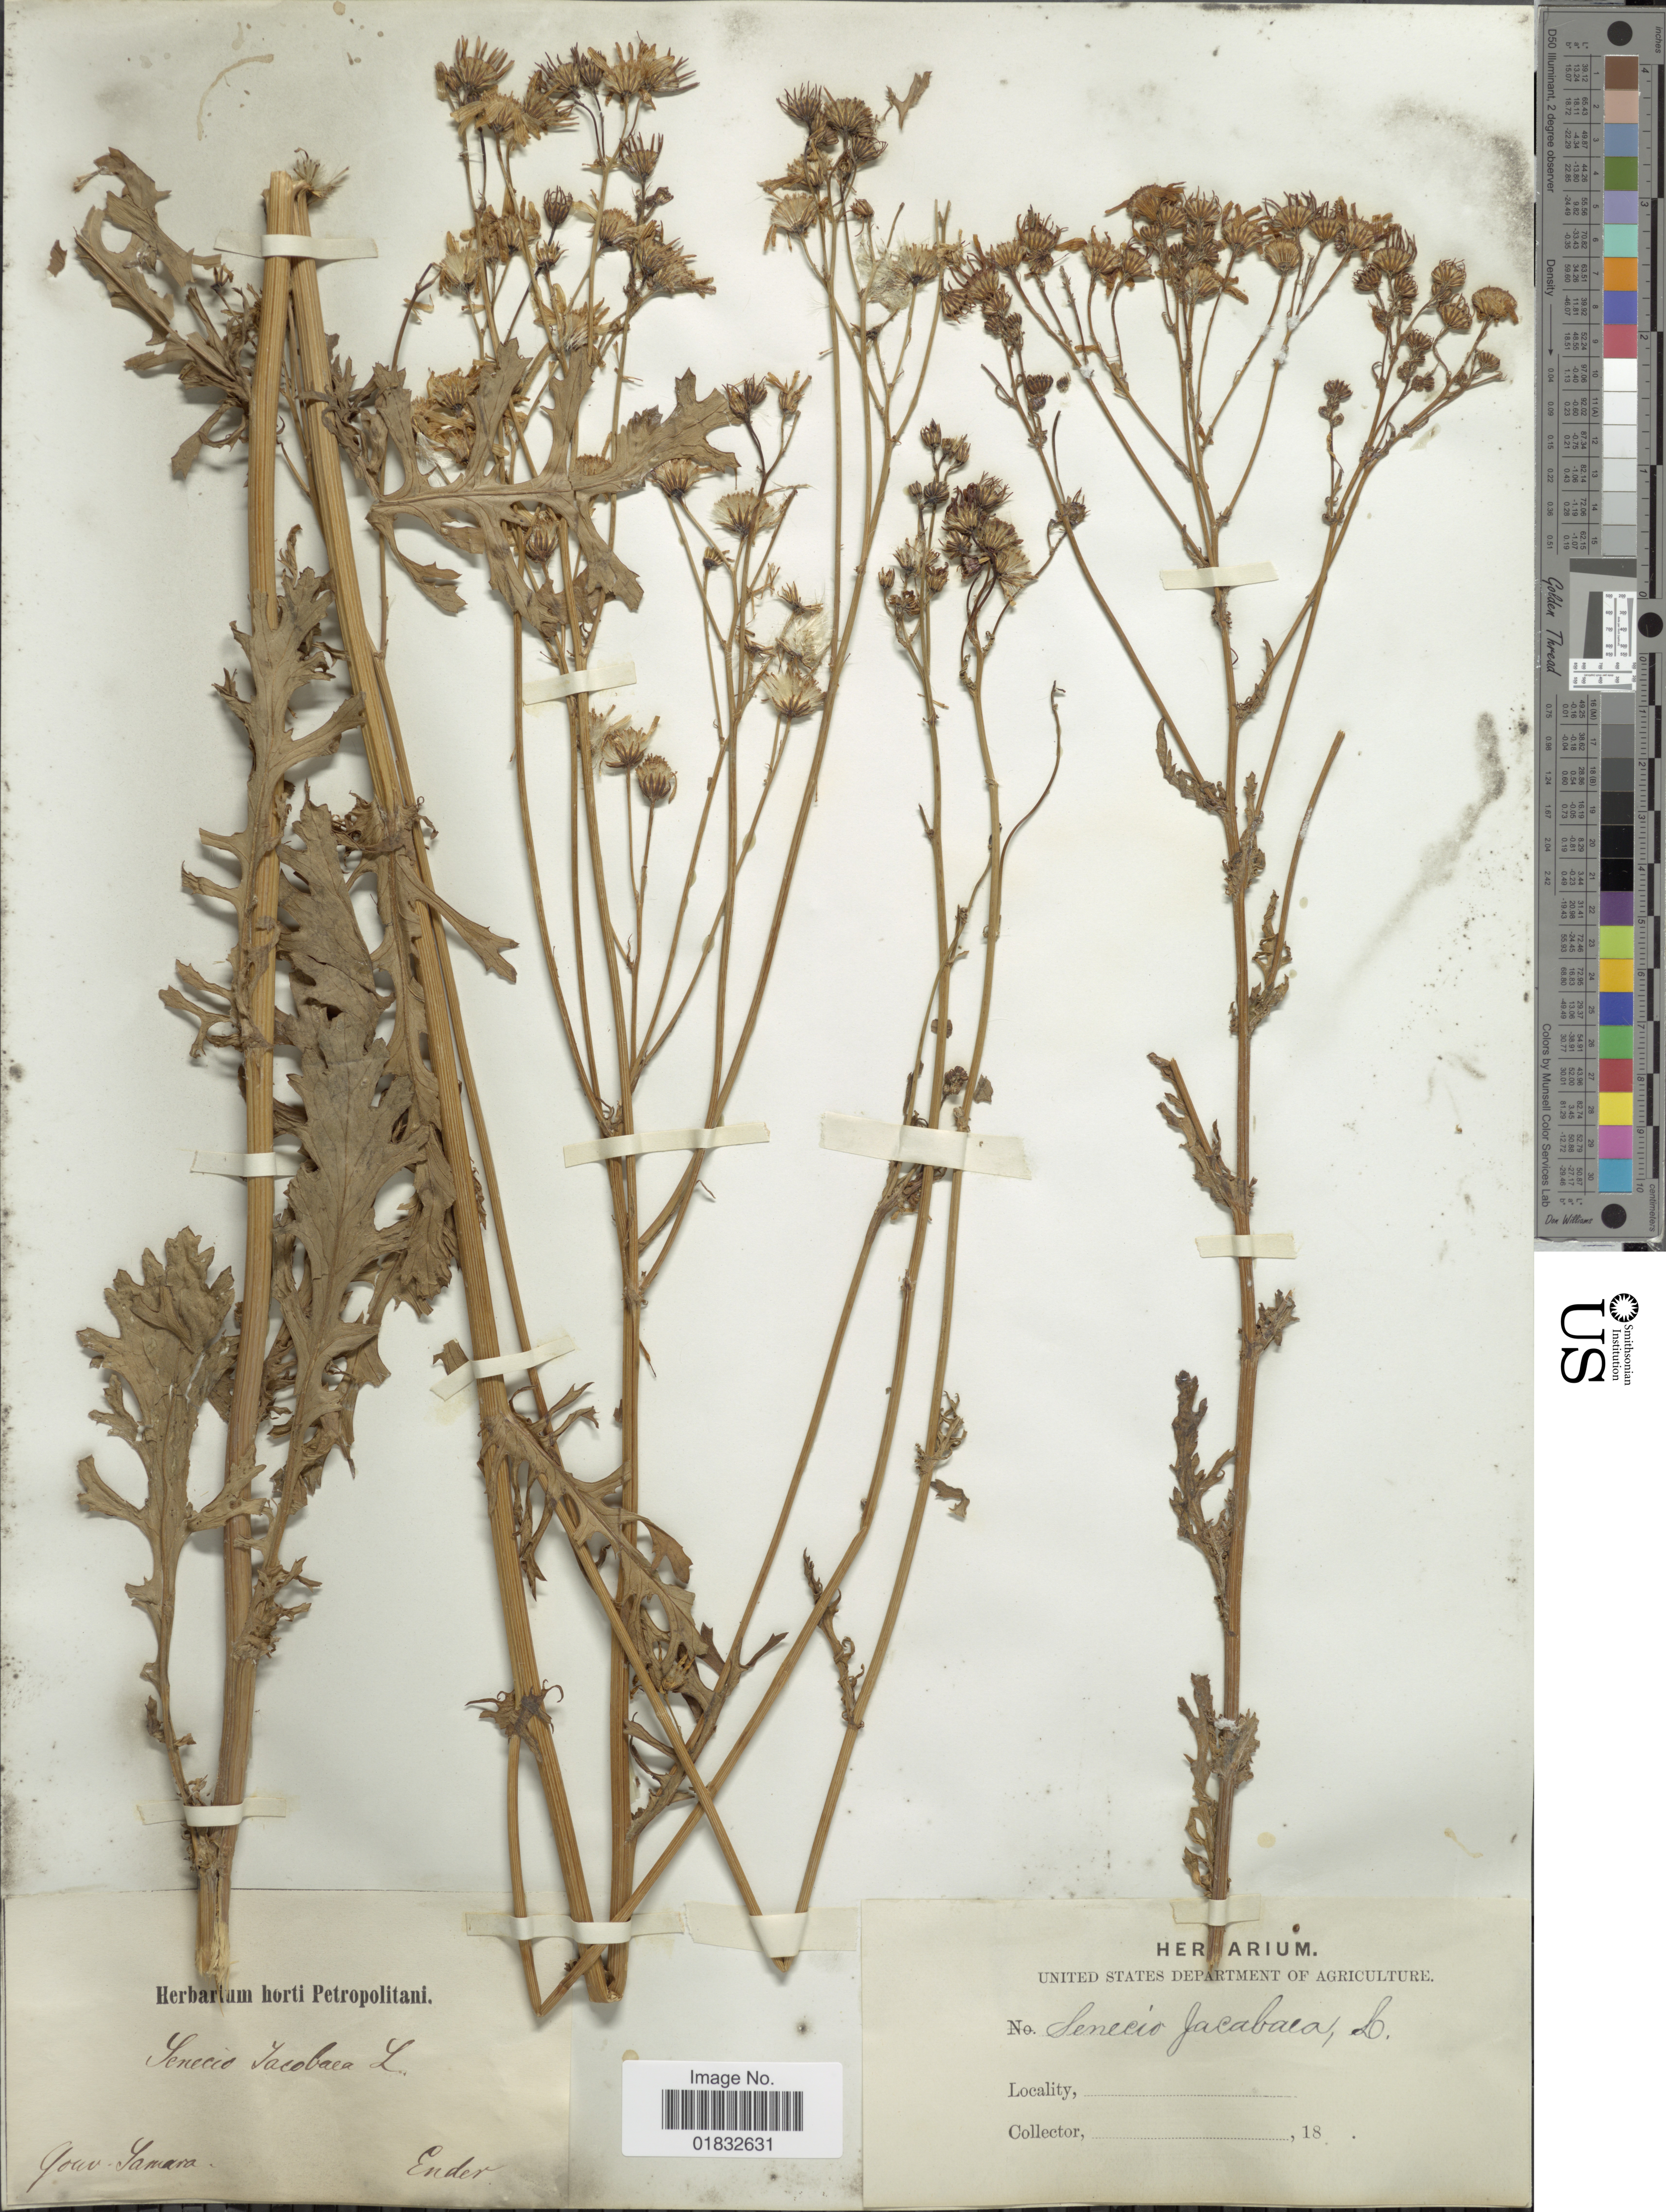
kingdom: Plantae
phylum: Tracheophyta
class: Magnoliopsida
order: Asterales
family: Asteraceae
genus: Jacobaea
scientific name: Jacobaea vulgaris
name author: Gaertn.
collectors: Ender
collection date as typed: Transcribed d/m/y: //18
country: Russian Federation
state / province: Samara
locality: Gouv-Samara